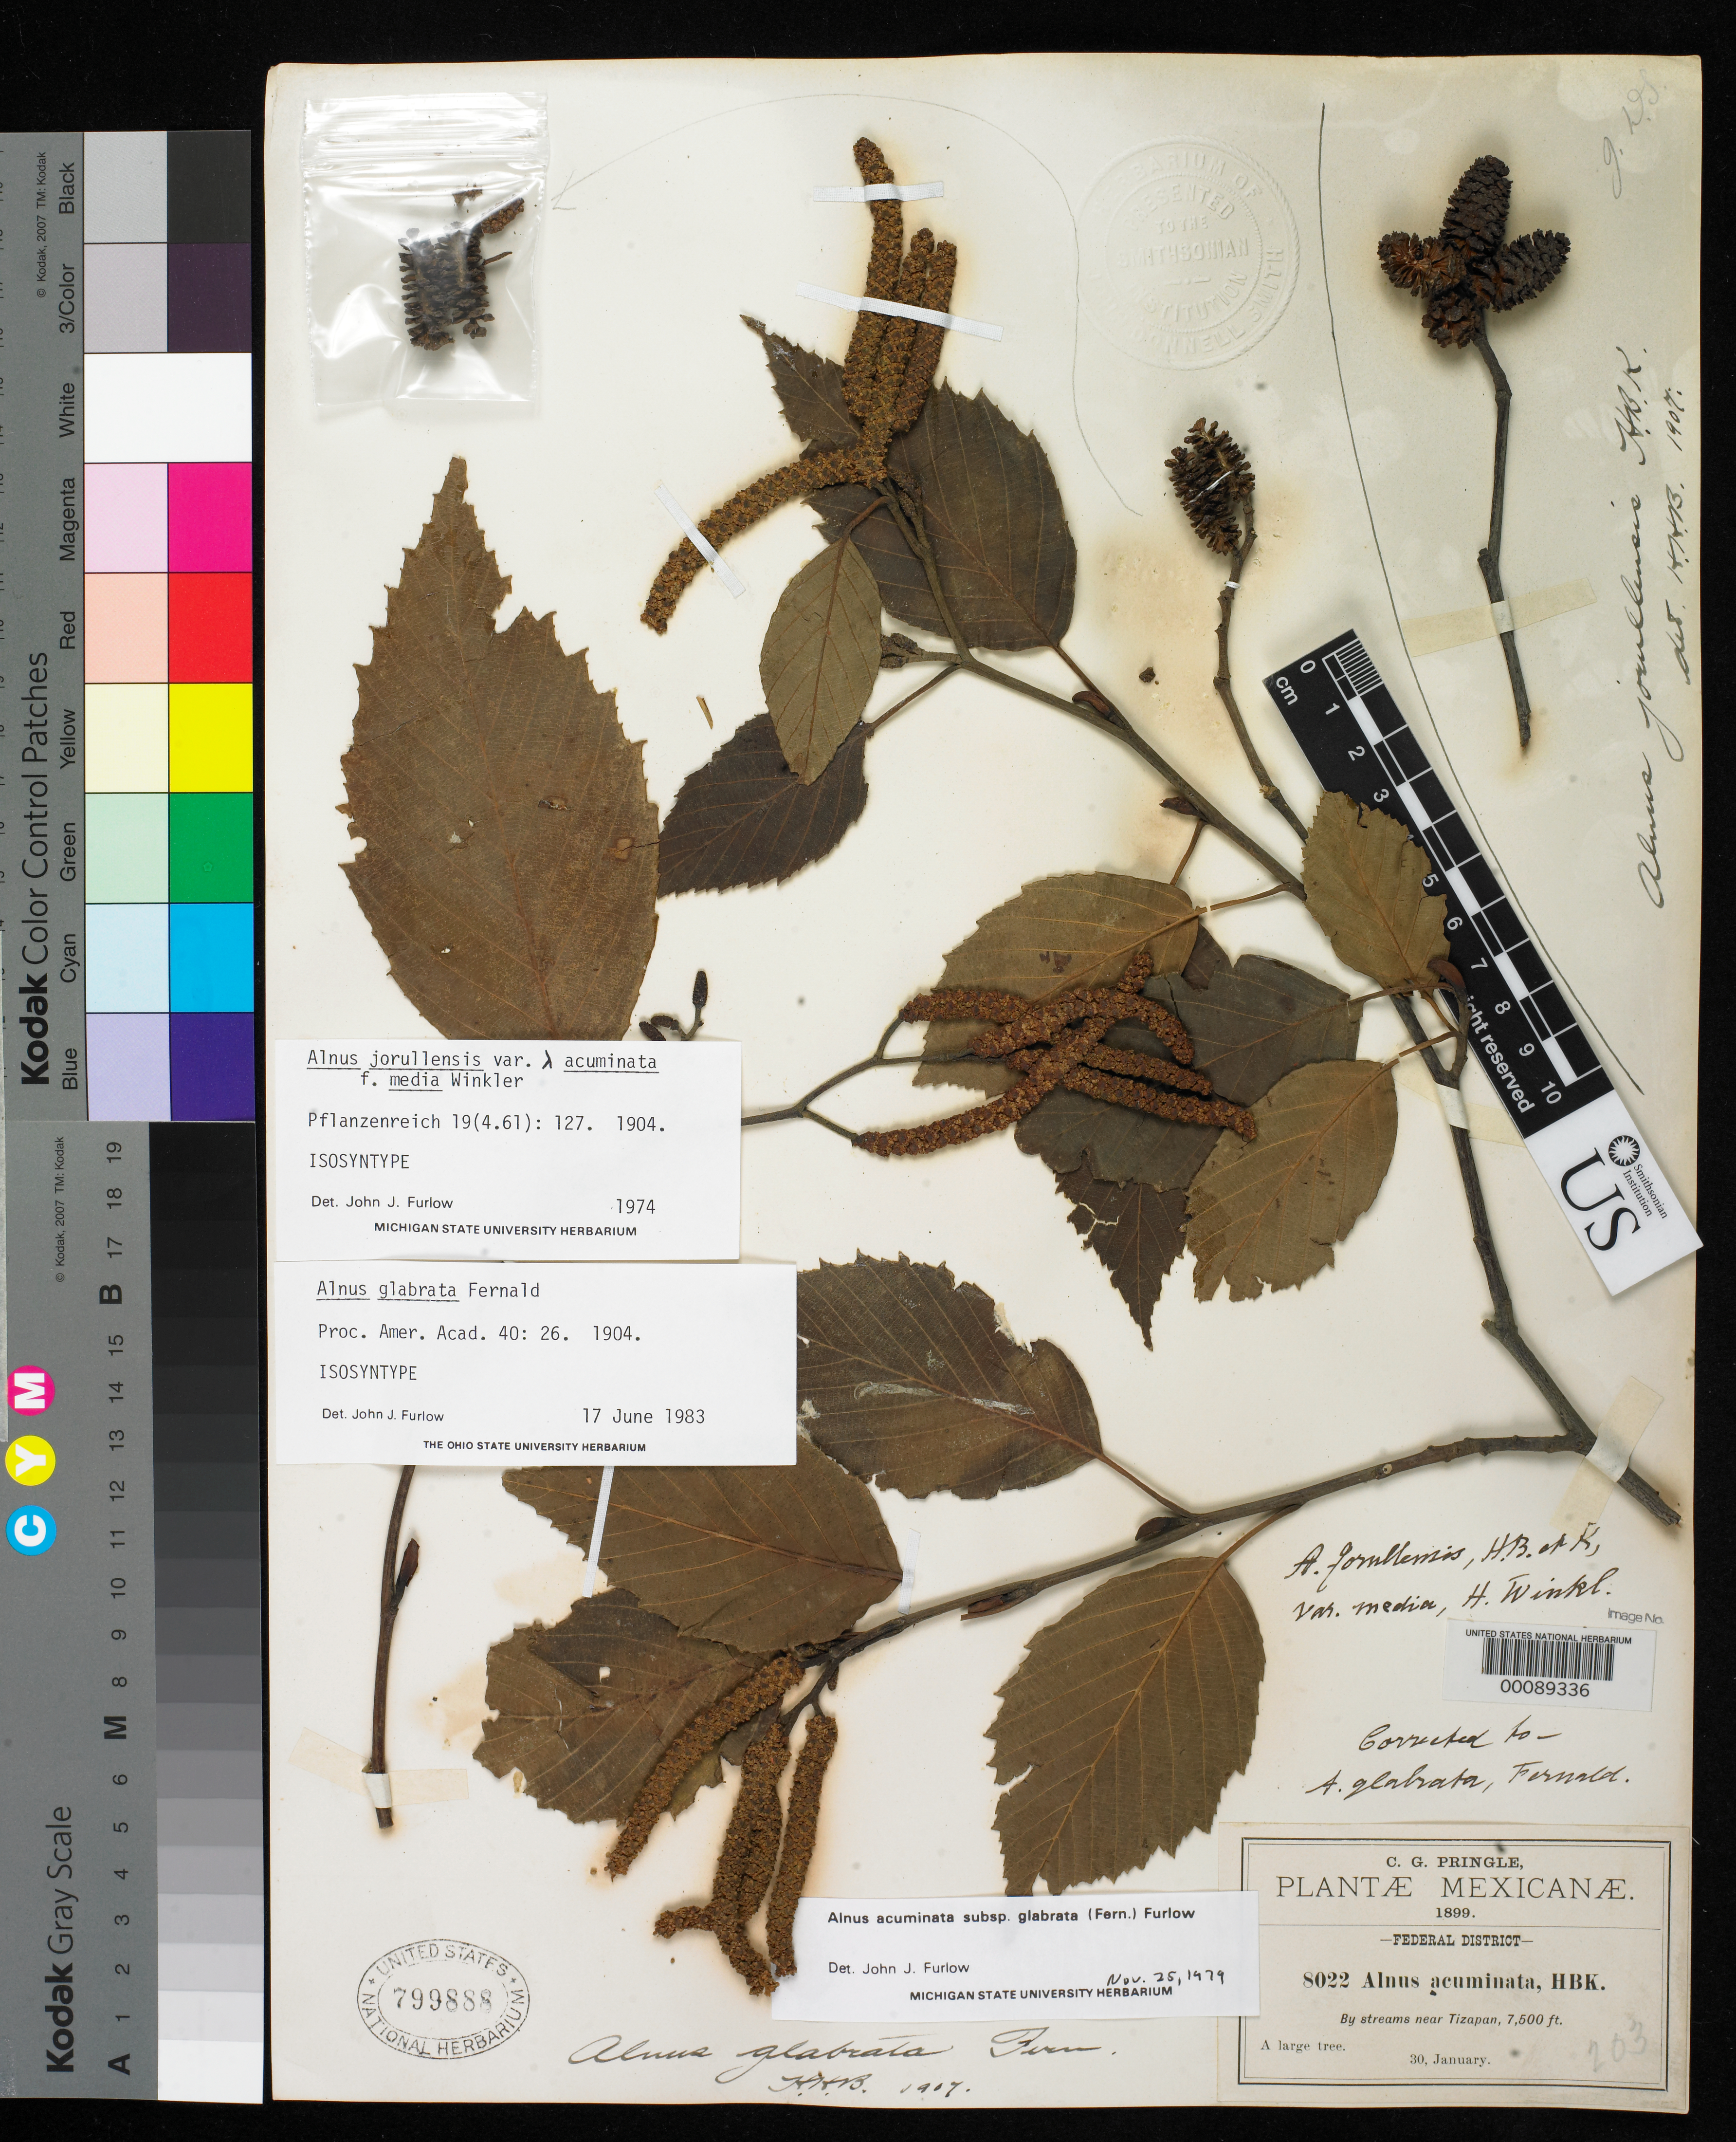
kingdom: Plantae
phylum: Tracheophyta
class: Magnoliopsida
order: Fagales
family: Betulaceae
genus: Alnus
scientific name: Alnus glabrata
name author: Fernald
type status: Isosyntype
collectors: C. G. Pringle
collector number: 8022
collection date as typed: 30 Jan 1899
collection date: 1899-01-30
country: Mexico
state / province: Distrito Federal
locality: Streams near Tizapan.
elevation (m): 2286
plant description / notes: Syntype of both Alnus jorullensis var. acuminata f. media Winkler and Alnus glabrata Fernald. According to Furlow (1979) the syntypes of A. jorullensis f. media represent 3 taxa: A. acuminata subsp. acuminata, A. acuminata subsp. arguta, & A. acuminata subsp. glabrata.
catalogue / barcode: US 799888